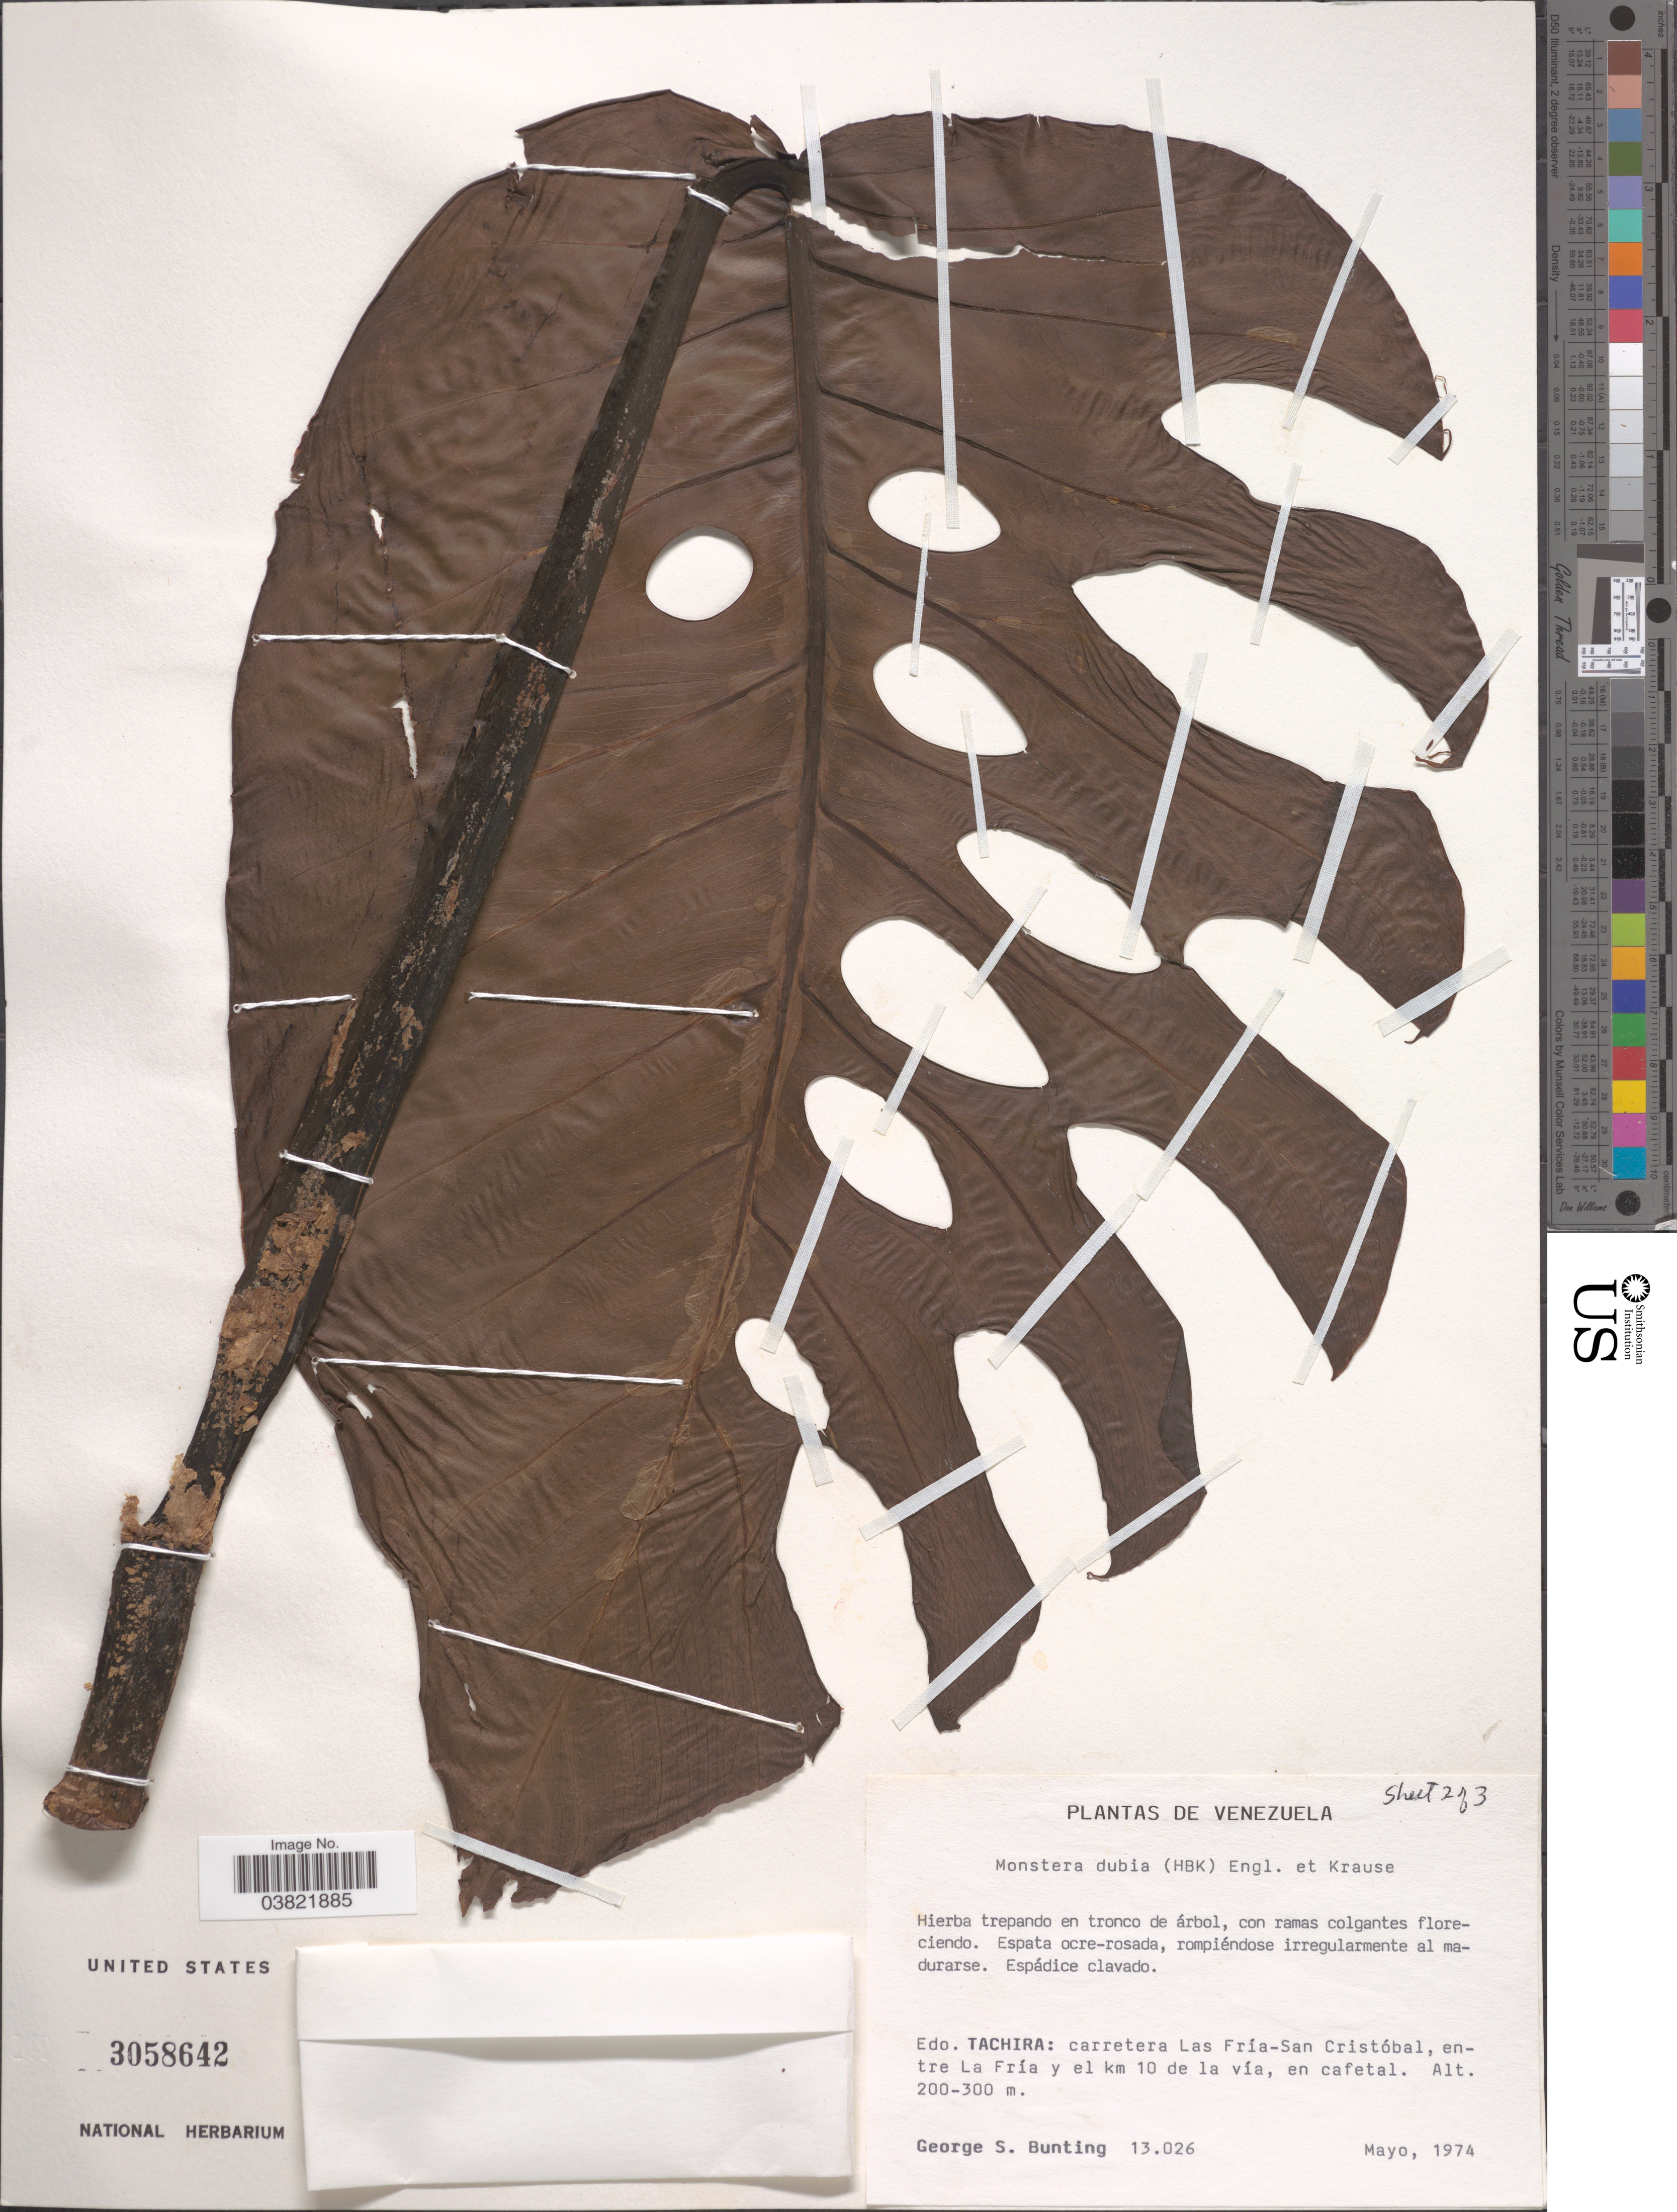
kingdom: Plantae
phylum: Tracheophyta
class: Liliopsida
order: Alismatales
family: Araceae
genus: Monstera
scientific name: Monstera dubia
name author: (Kunth) Engl. & K. Krause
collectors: G. S. Bunting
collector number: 13026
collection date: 1974-05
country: Venezuela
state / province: Tachira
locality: Carretera Las Fría-San Cristóbal, entre La Fría y el km 10 de la vía, en cafetal.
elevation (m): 200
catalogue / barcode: US 3058642